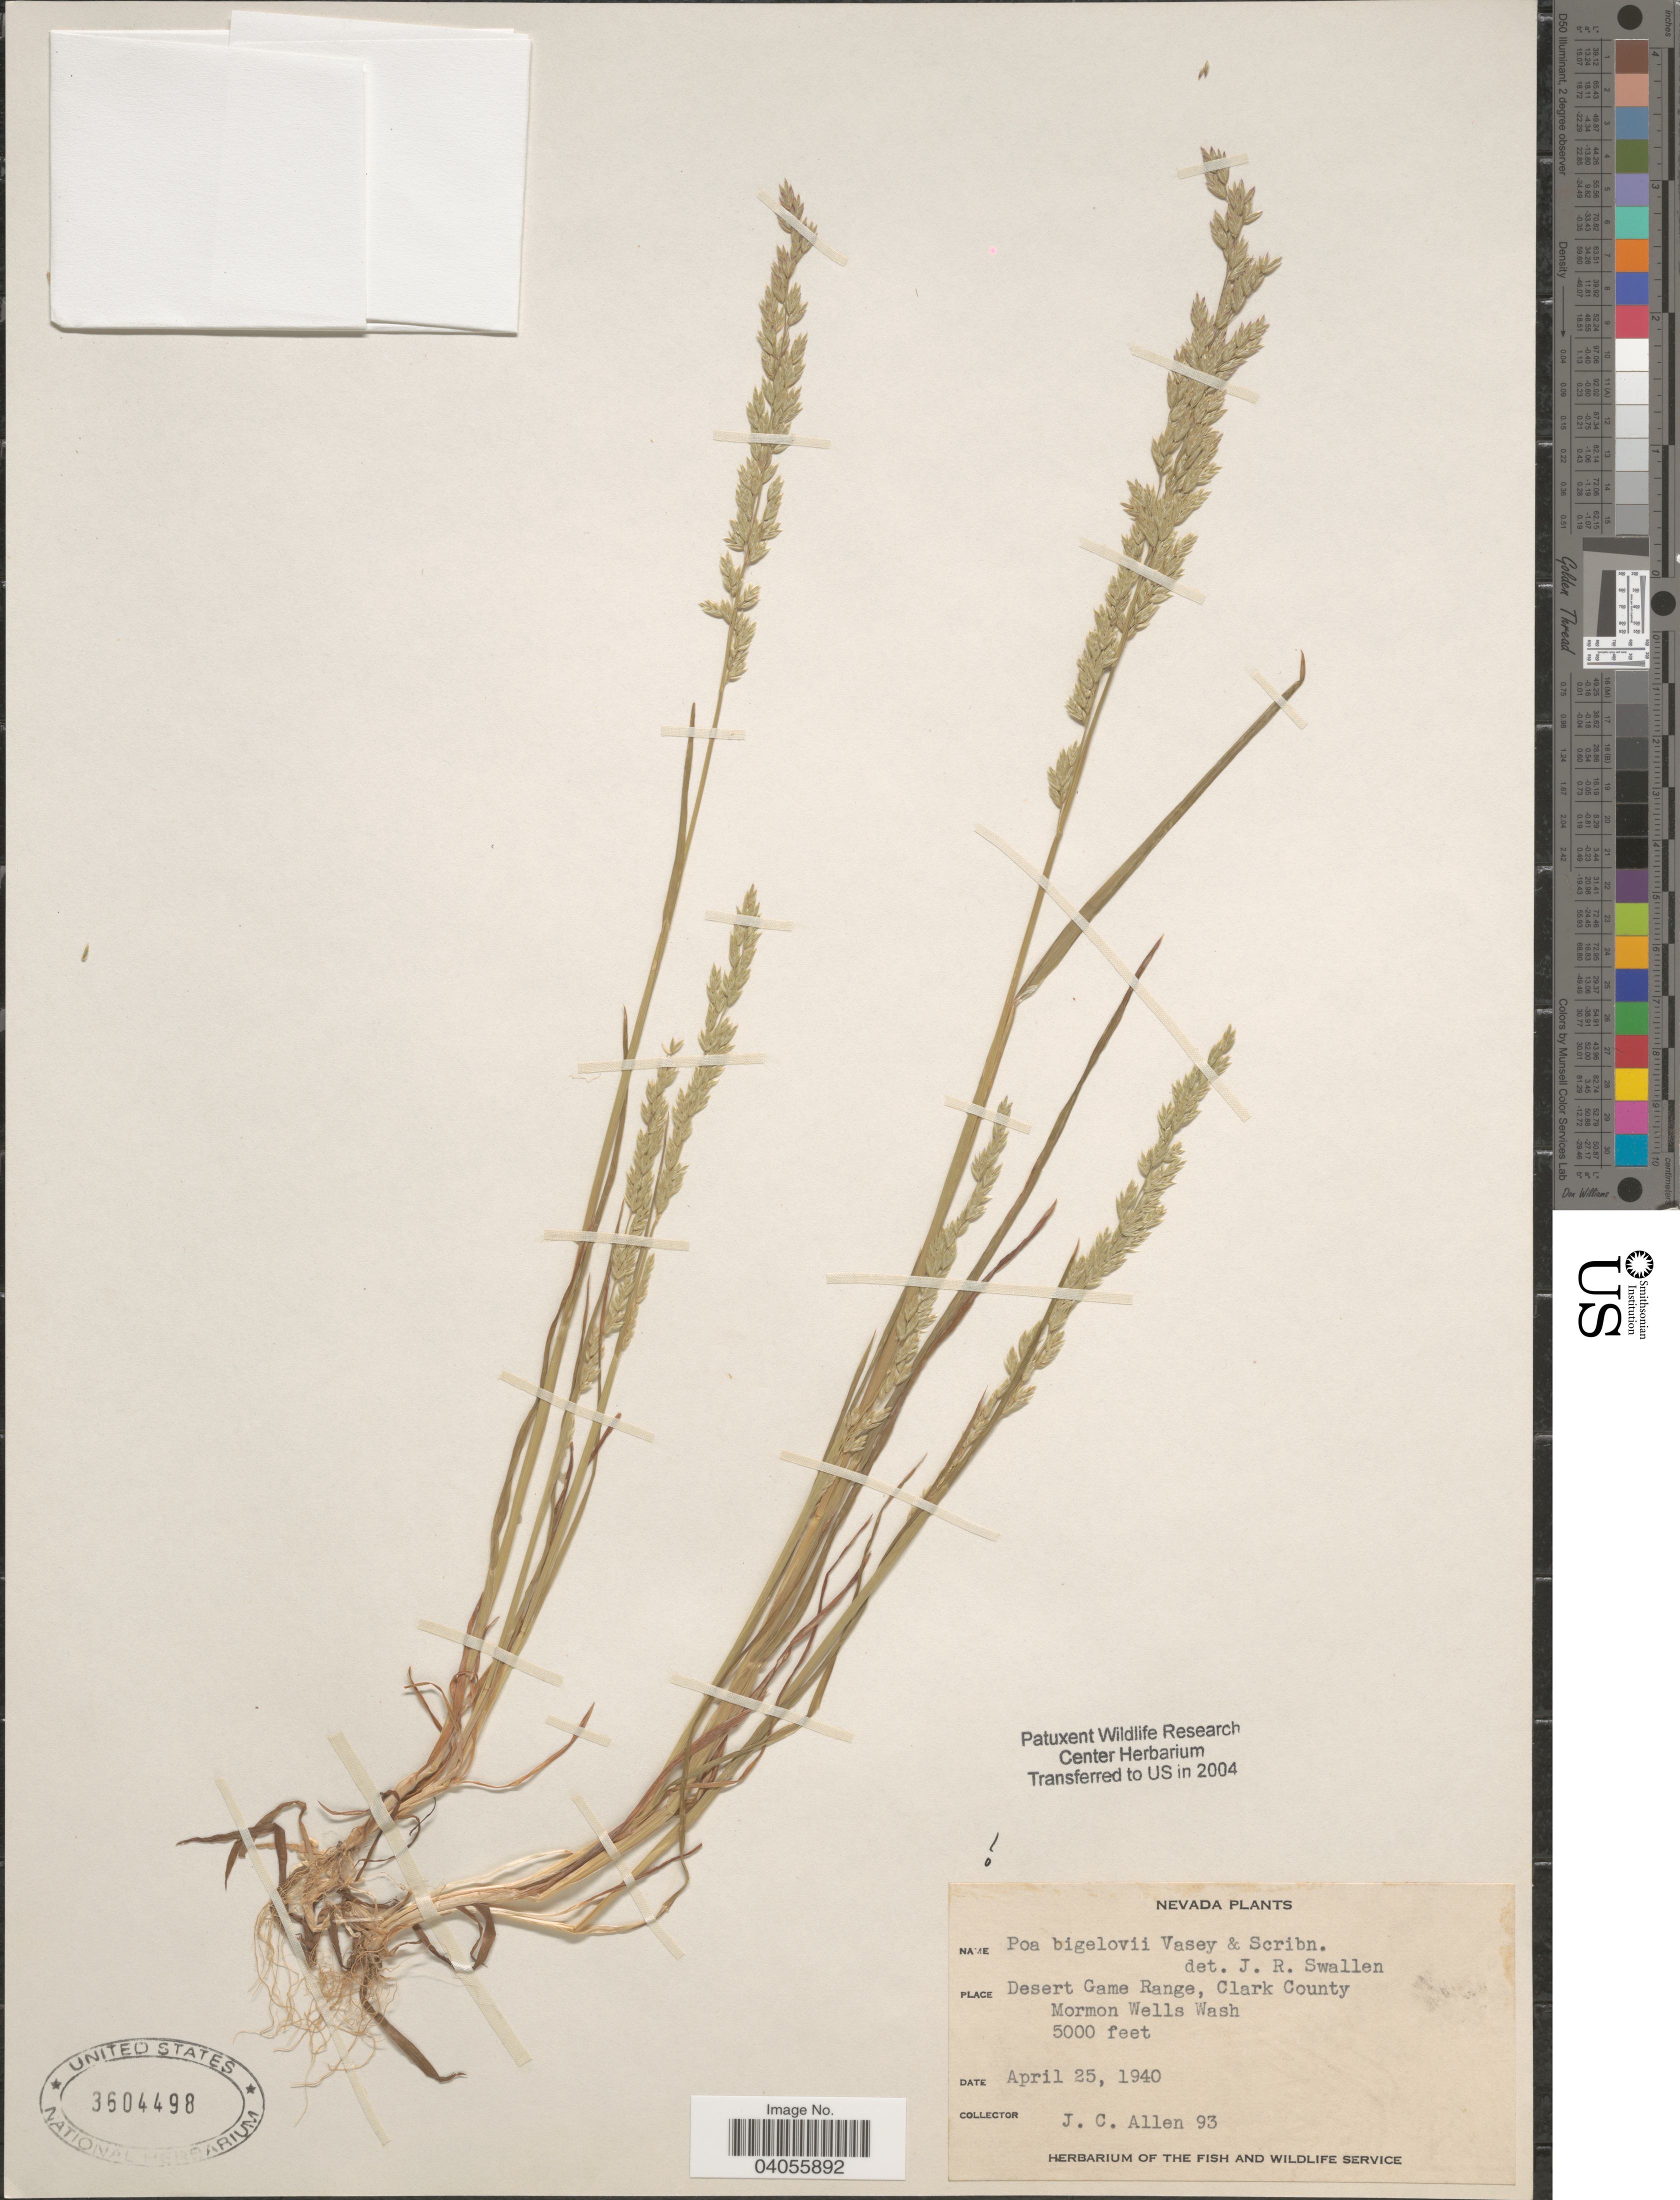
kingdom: Plantae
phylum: Tracheophyta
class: Liliopsida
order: Poales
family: Poaceae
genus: Poa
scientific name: Poa bigelovii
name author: Vasey & Scribn.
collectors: J. C. Allen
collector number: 93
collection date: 1940-04-25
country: United States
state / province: Nevada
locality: Desert Game Range, Clark County. Mormon Wells Wash.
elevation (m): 1524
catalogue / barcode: US 3604498